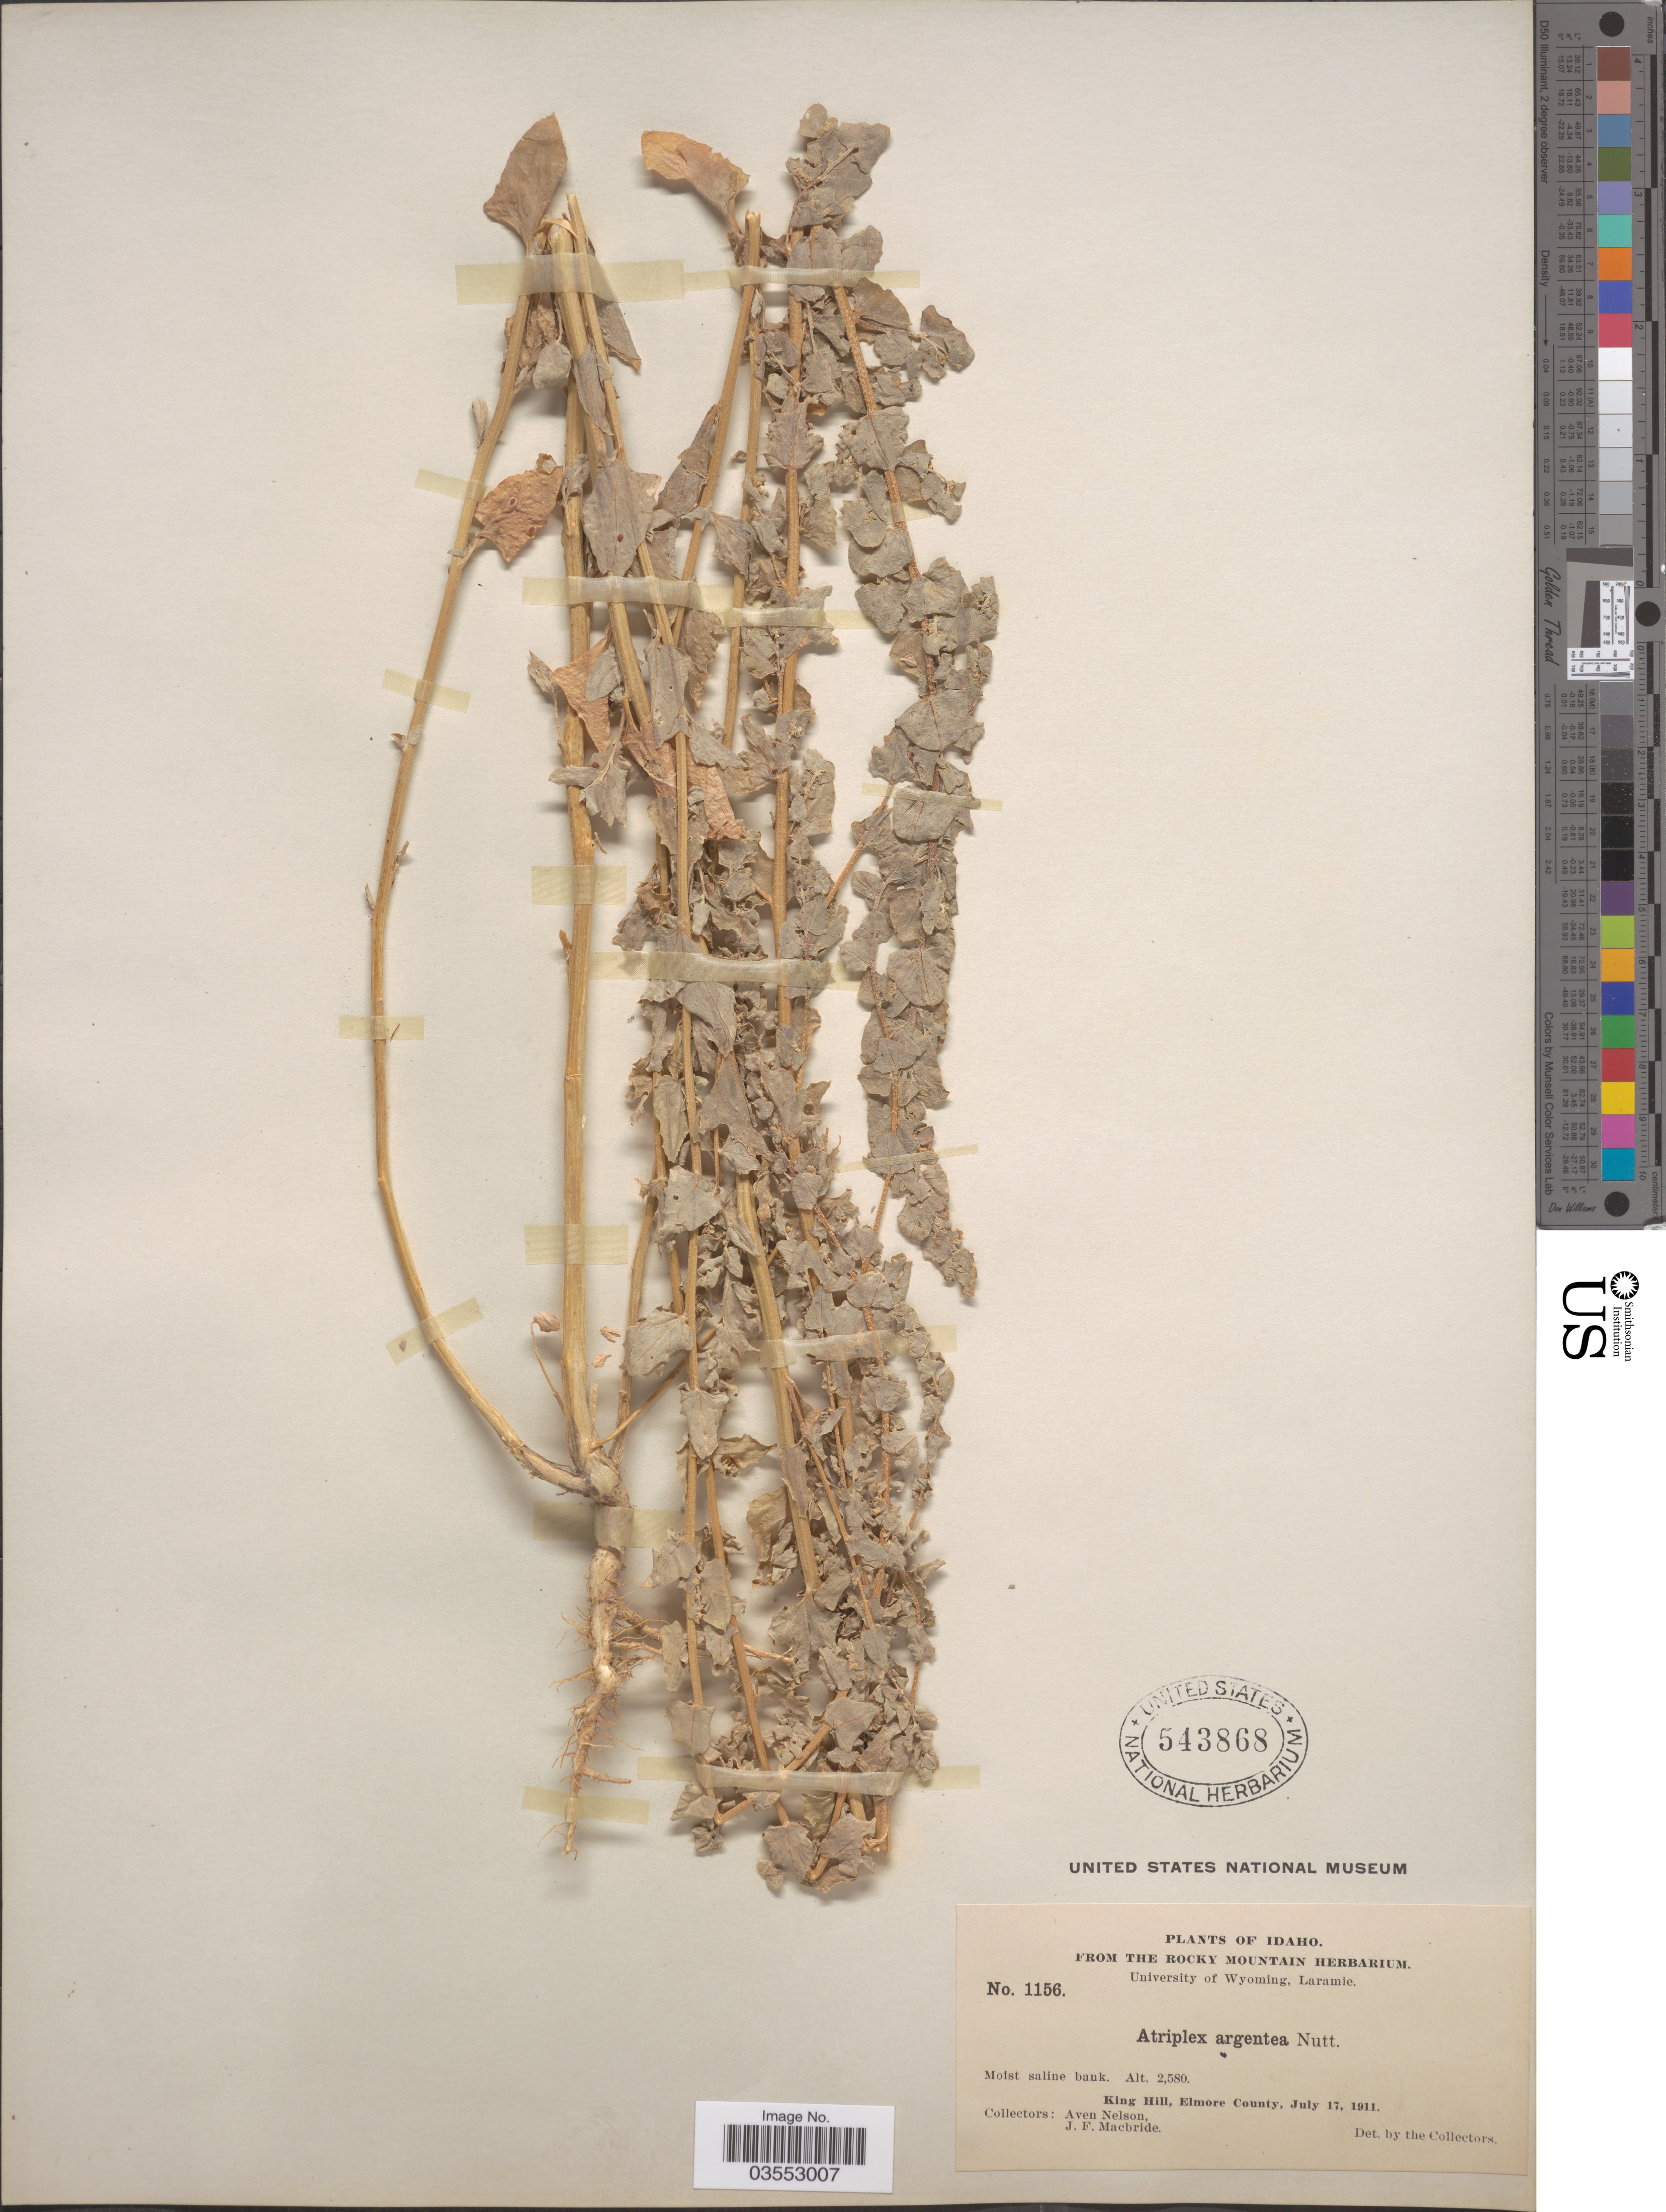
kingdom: Plantae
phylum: Tracheophyta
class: Magnoliopsida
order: Caryophyllales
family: Amaranthaceae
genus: Atriplex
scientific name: Atriplex truncata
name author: (Torr. ex S. Watson) A. Gray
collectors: A. Nelson & J. F. Macbride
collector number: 1156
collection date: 1911-07-17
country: United States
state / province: Idaho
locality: King Hill, Elmore County.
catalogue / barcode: US 543868